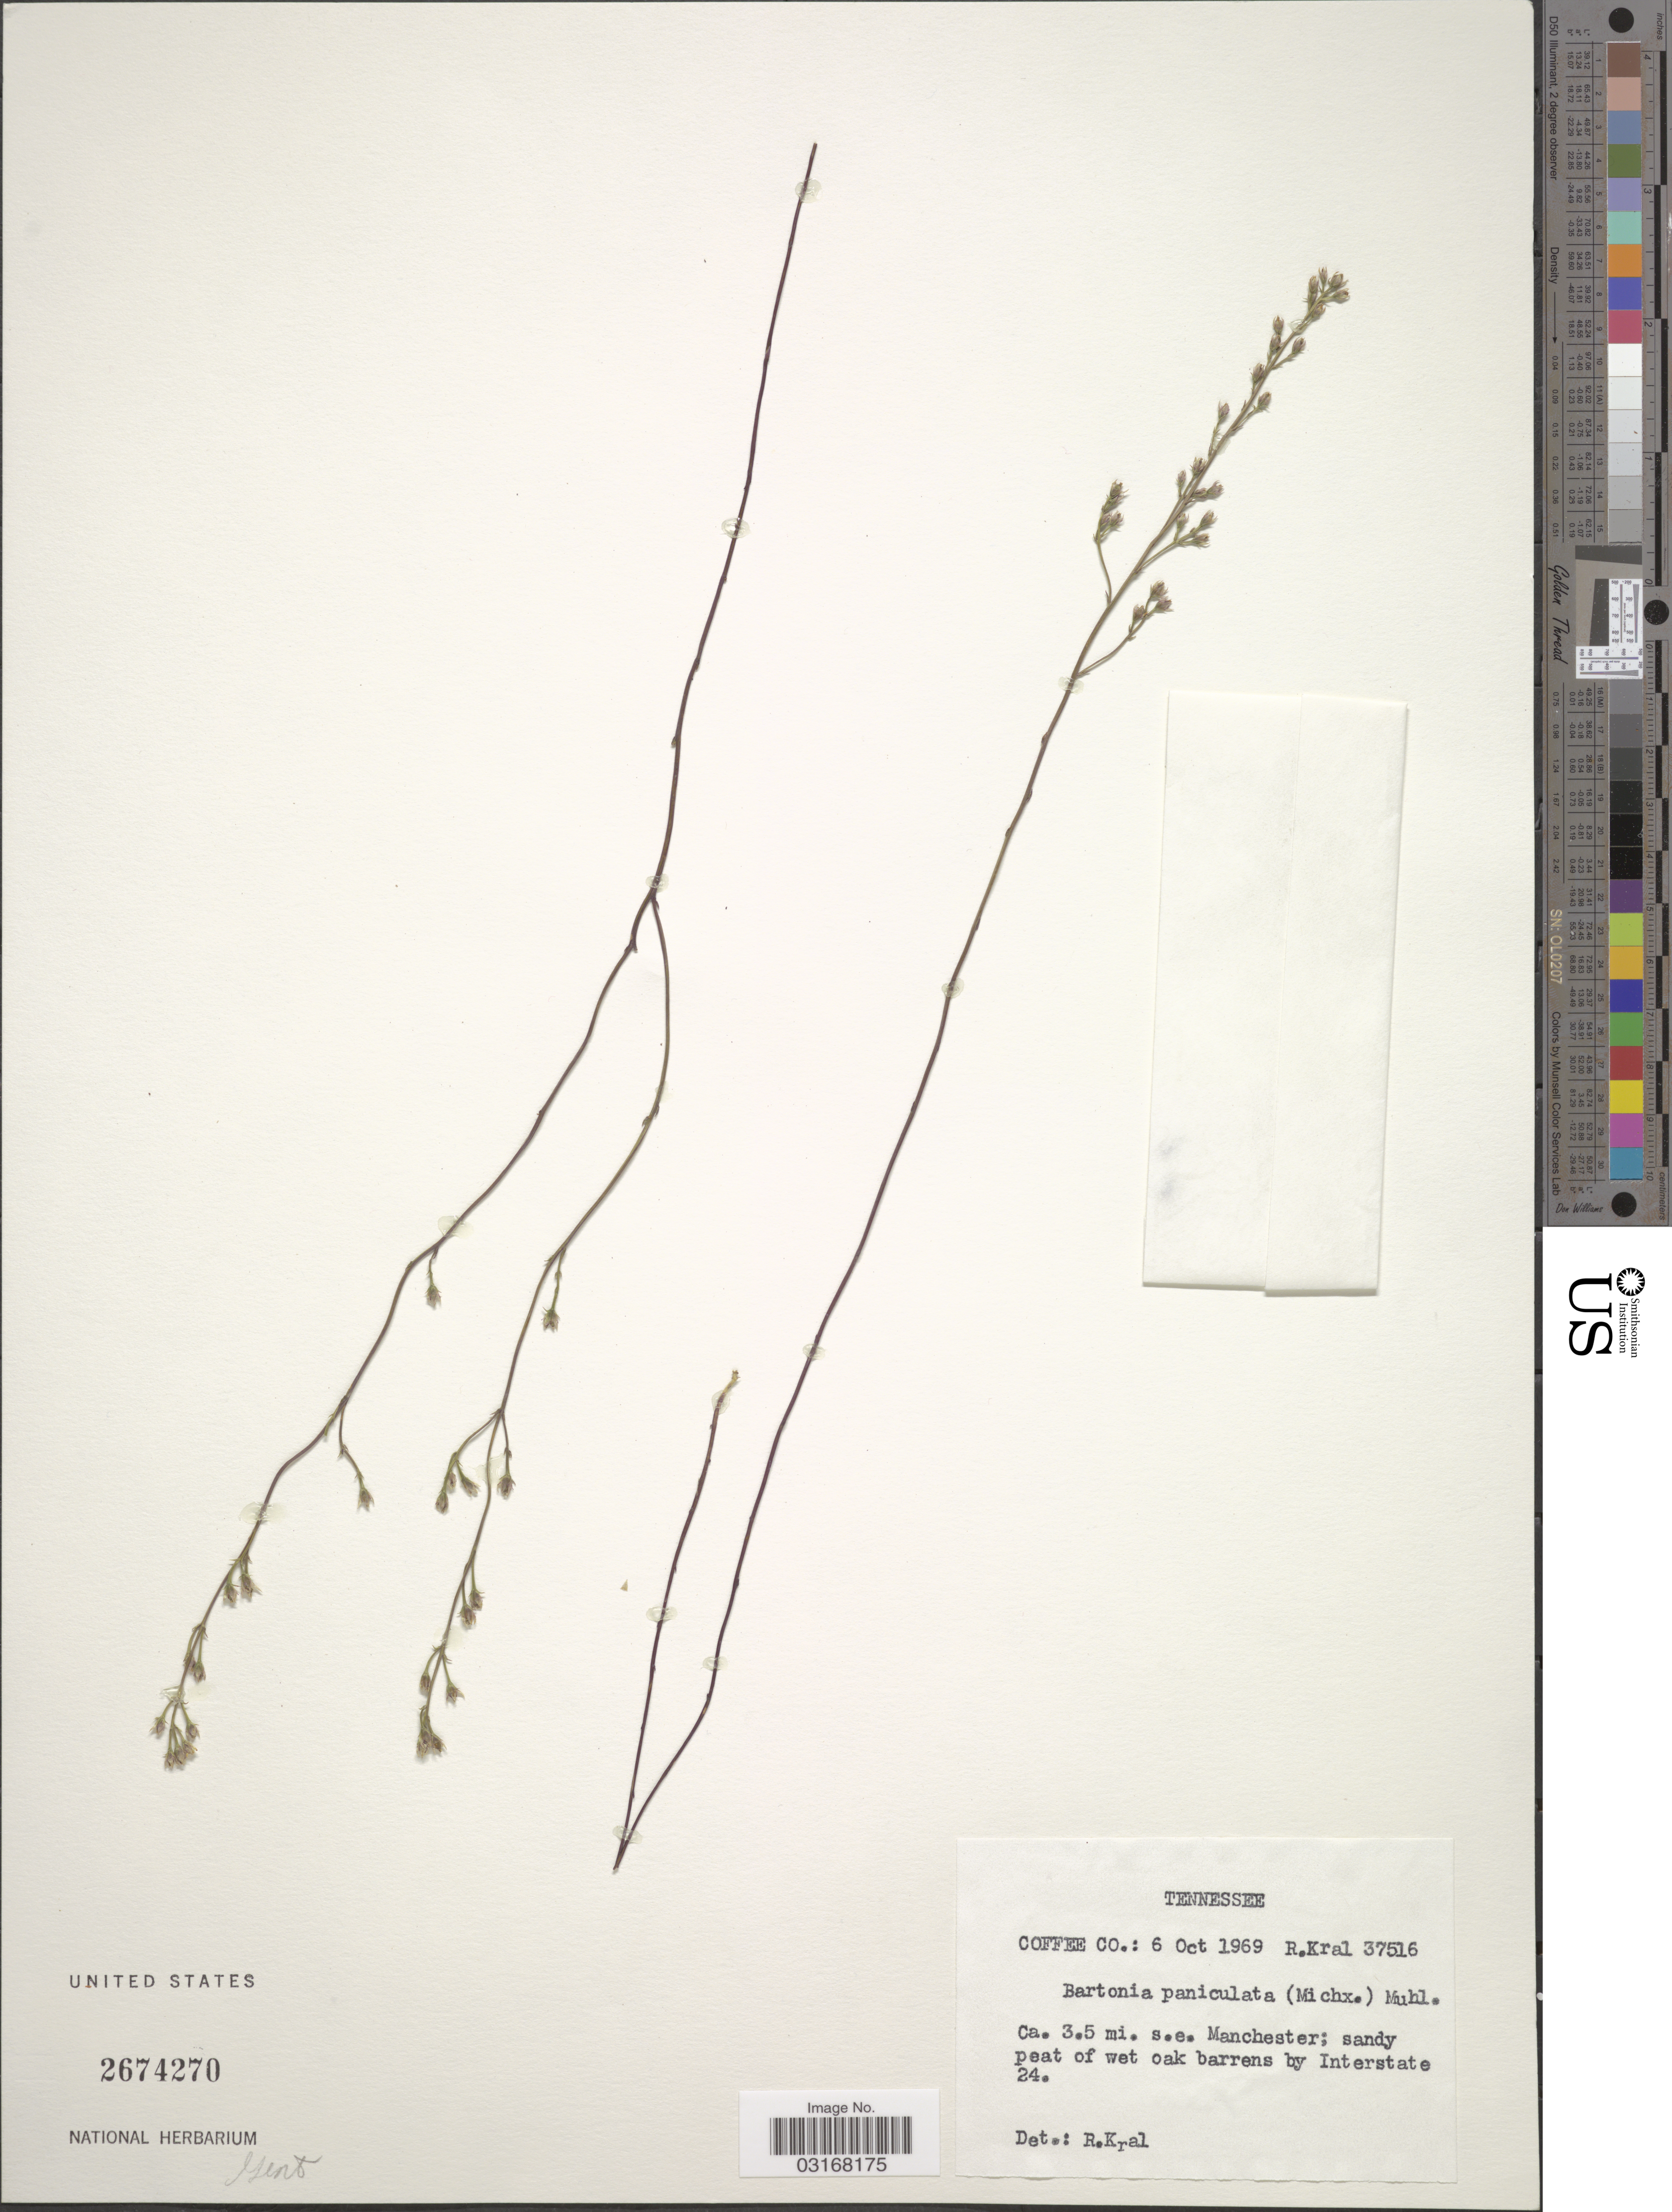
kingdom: Plantae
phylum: Tracheophyta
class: Magnoliopsida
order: Gentianales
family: Gentianaceae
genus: Bartonia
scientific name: Bartonia paniculata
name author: (Michx.) Muhl.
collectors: R. Kral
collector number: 37516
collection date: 1969-10-06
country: United States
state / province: Tennessee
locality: Coffee Co. Ca. 3.5 mi. s.e. Manchester; sandy peat of wet oak barrens by Interstate 24.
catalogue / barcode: US 2674270